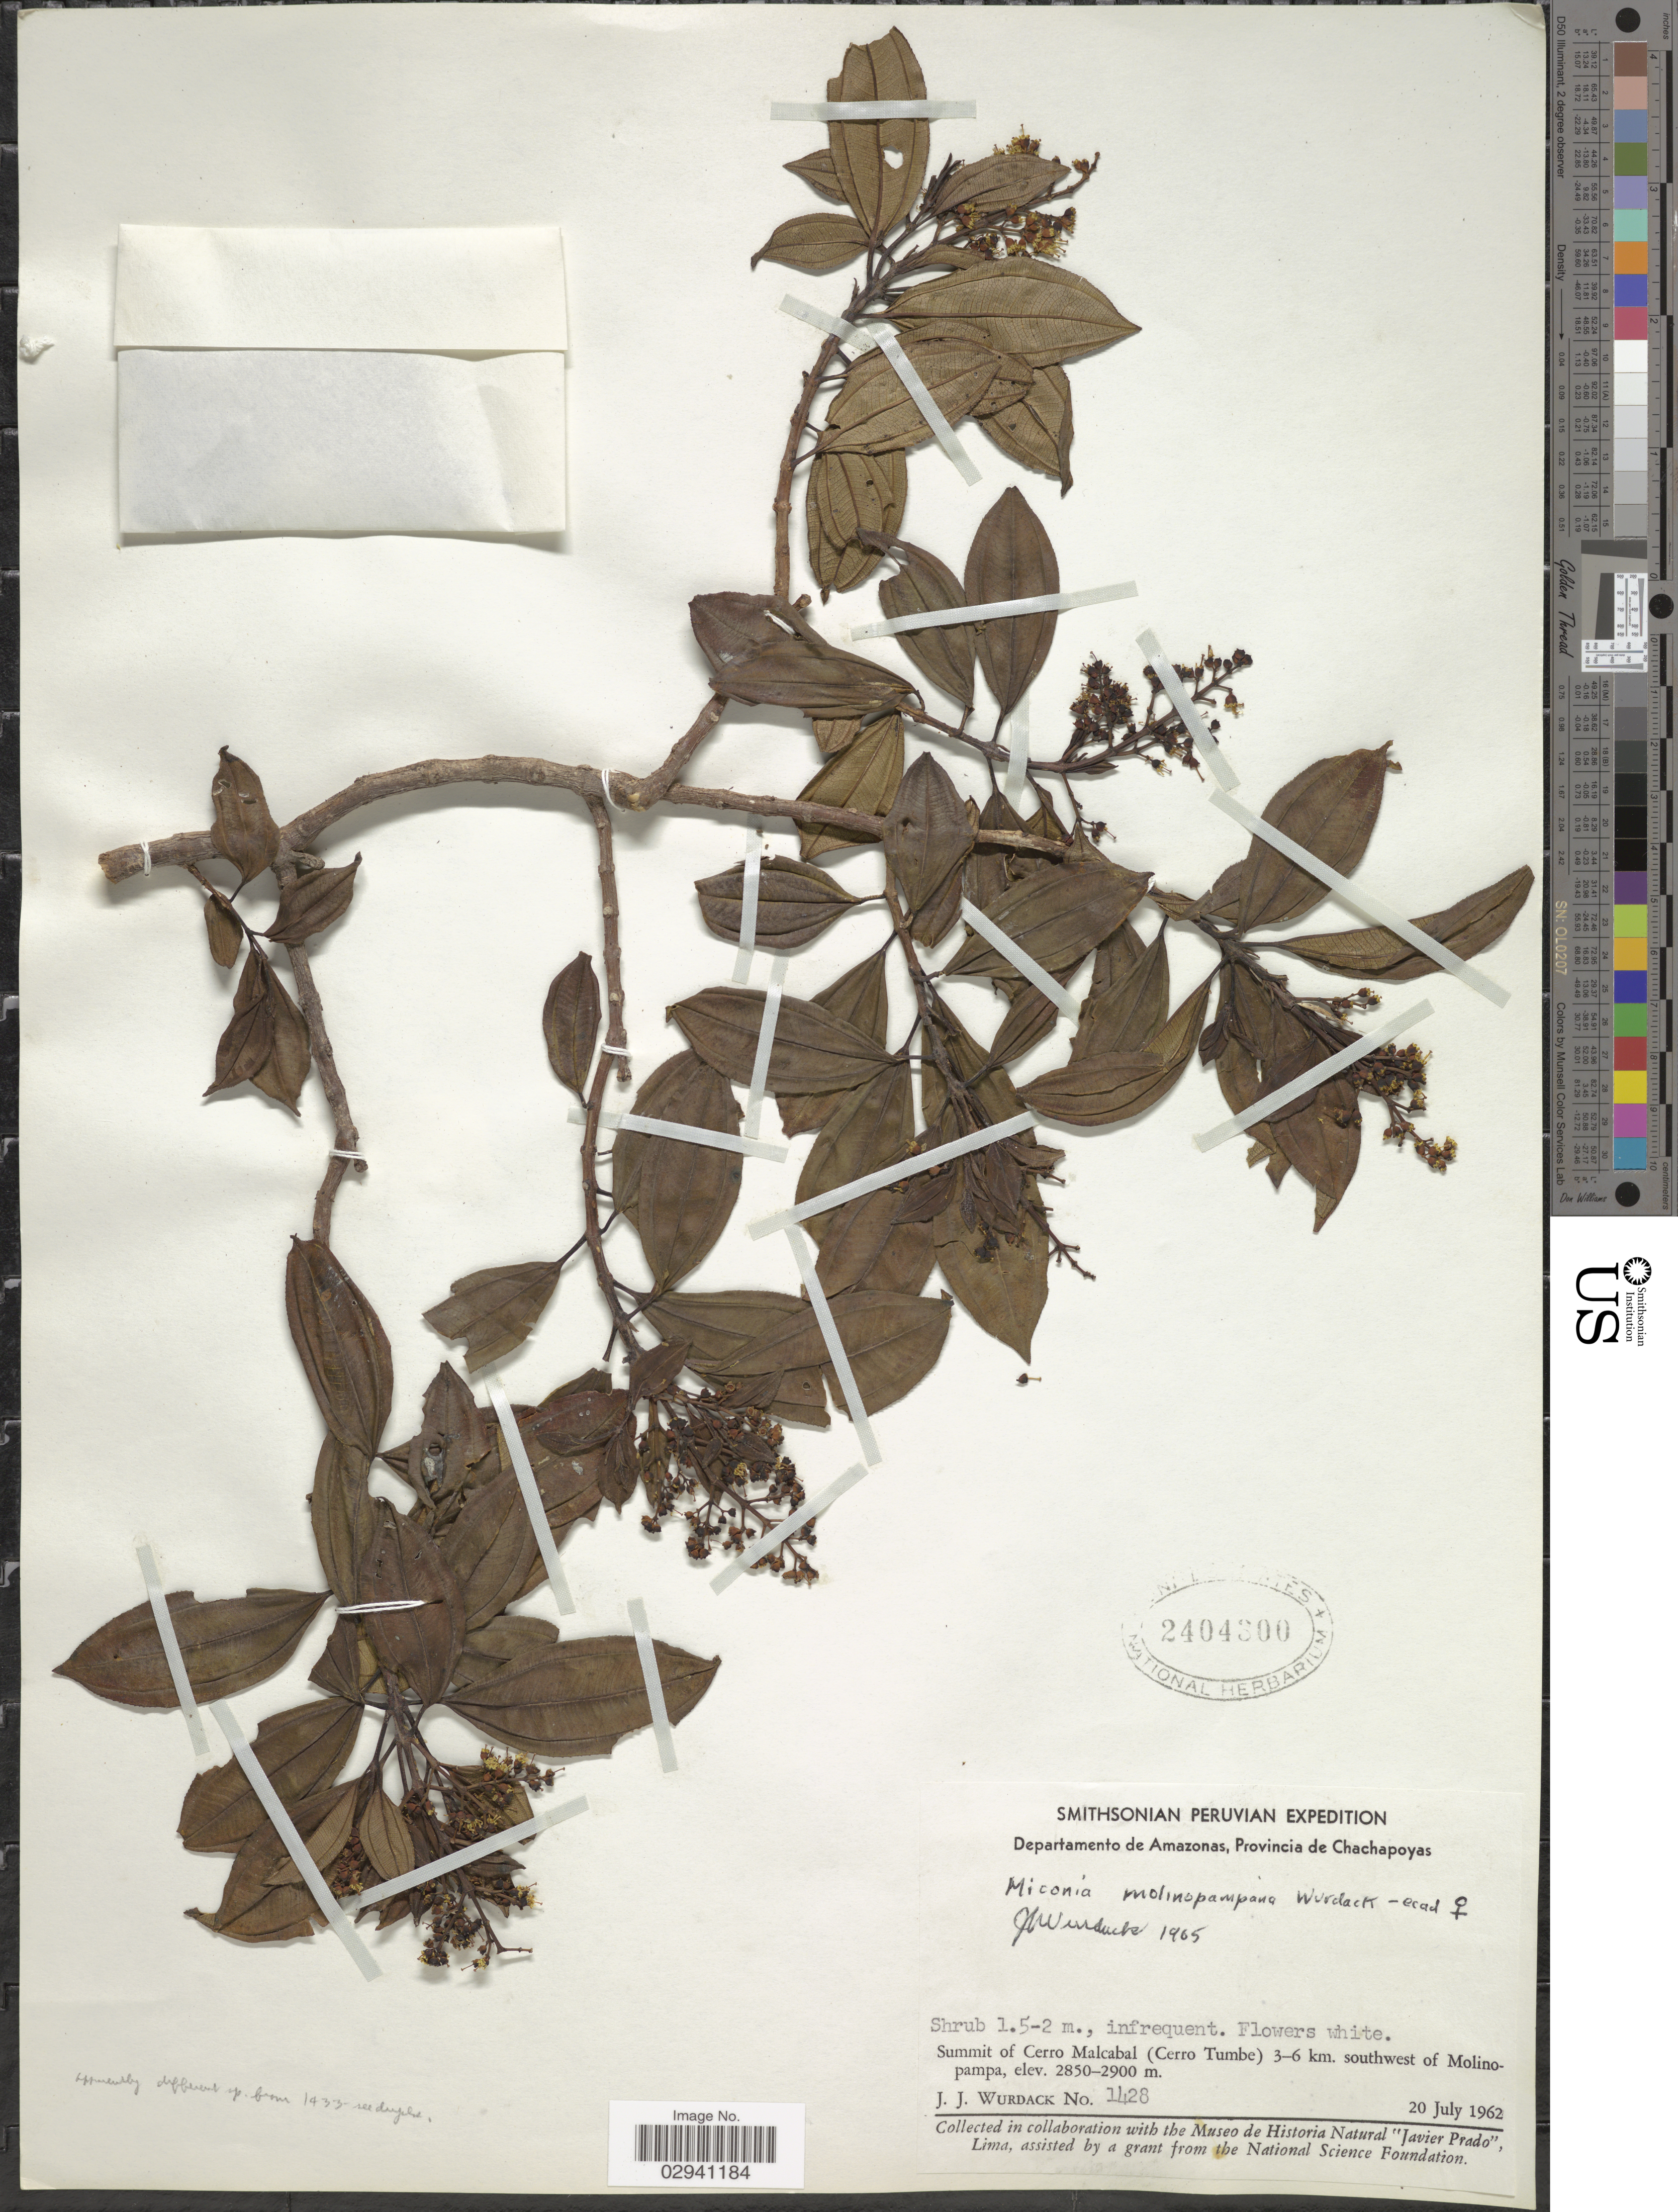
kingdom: Plantae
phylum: Tracheophyta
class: Magnoliopsida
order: Myrtales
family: Melastomataceae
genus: Miconia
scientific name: Miconia molinopampana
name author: Wurdack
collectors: J. J. Wurdack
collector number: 1428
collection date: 1962-07-20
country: Peru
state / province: Amazonas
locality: Departamento de Amazonas, Provincia de Chachapoyas. Summit of Cerro Malcabal (Cerro Tumbe) 3-6 km. southwest of Molino-pampa.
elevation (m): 2850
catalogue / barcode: US 2404300